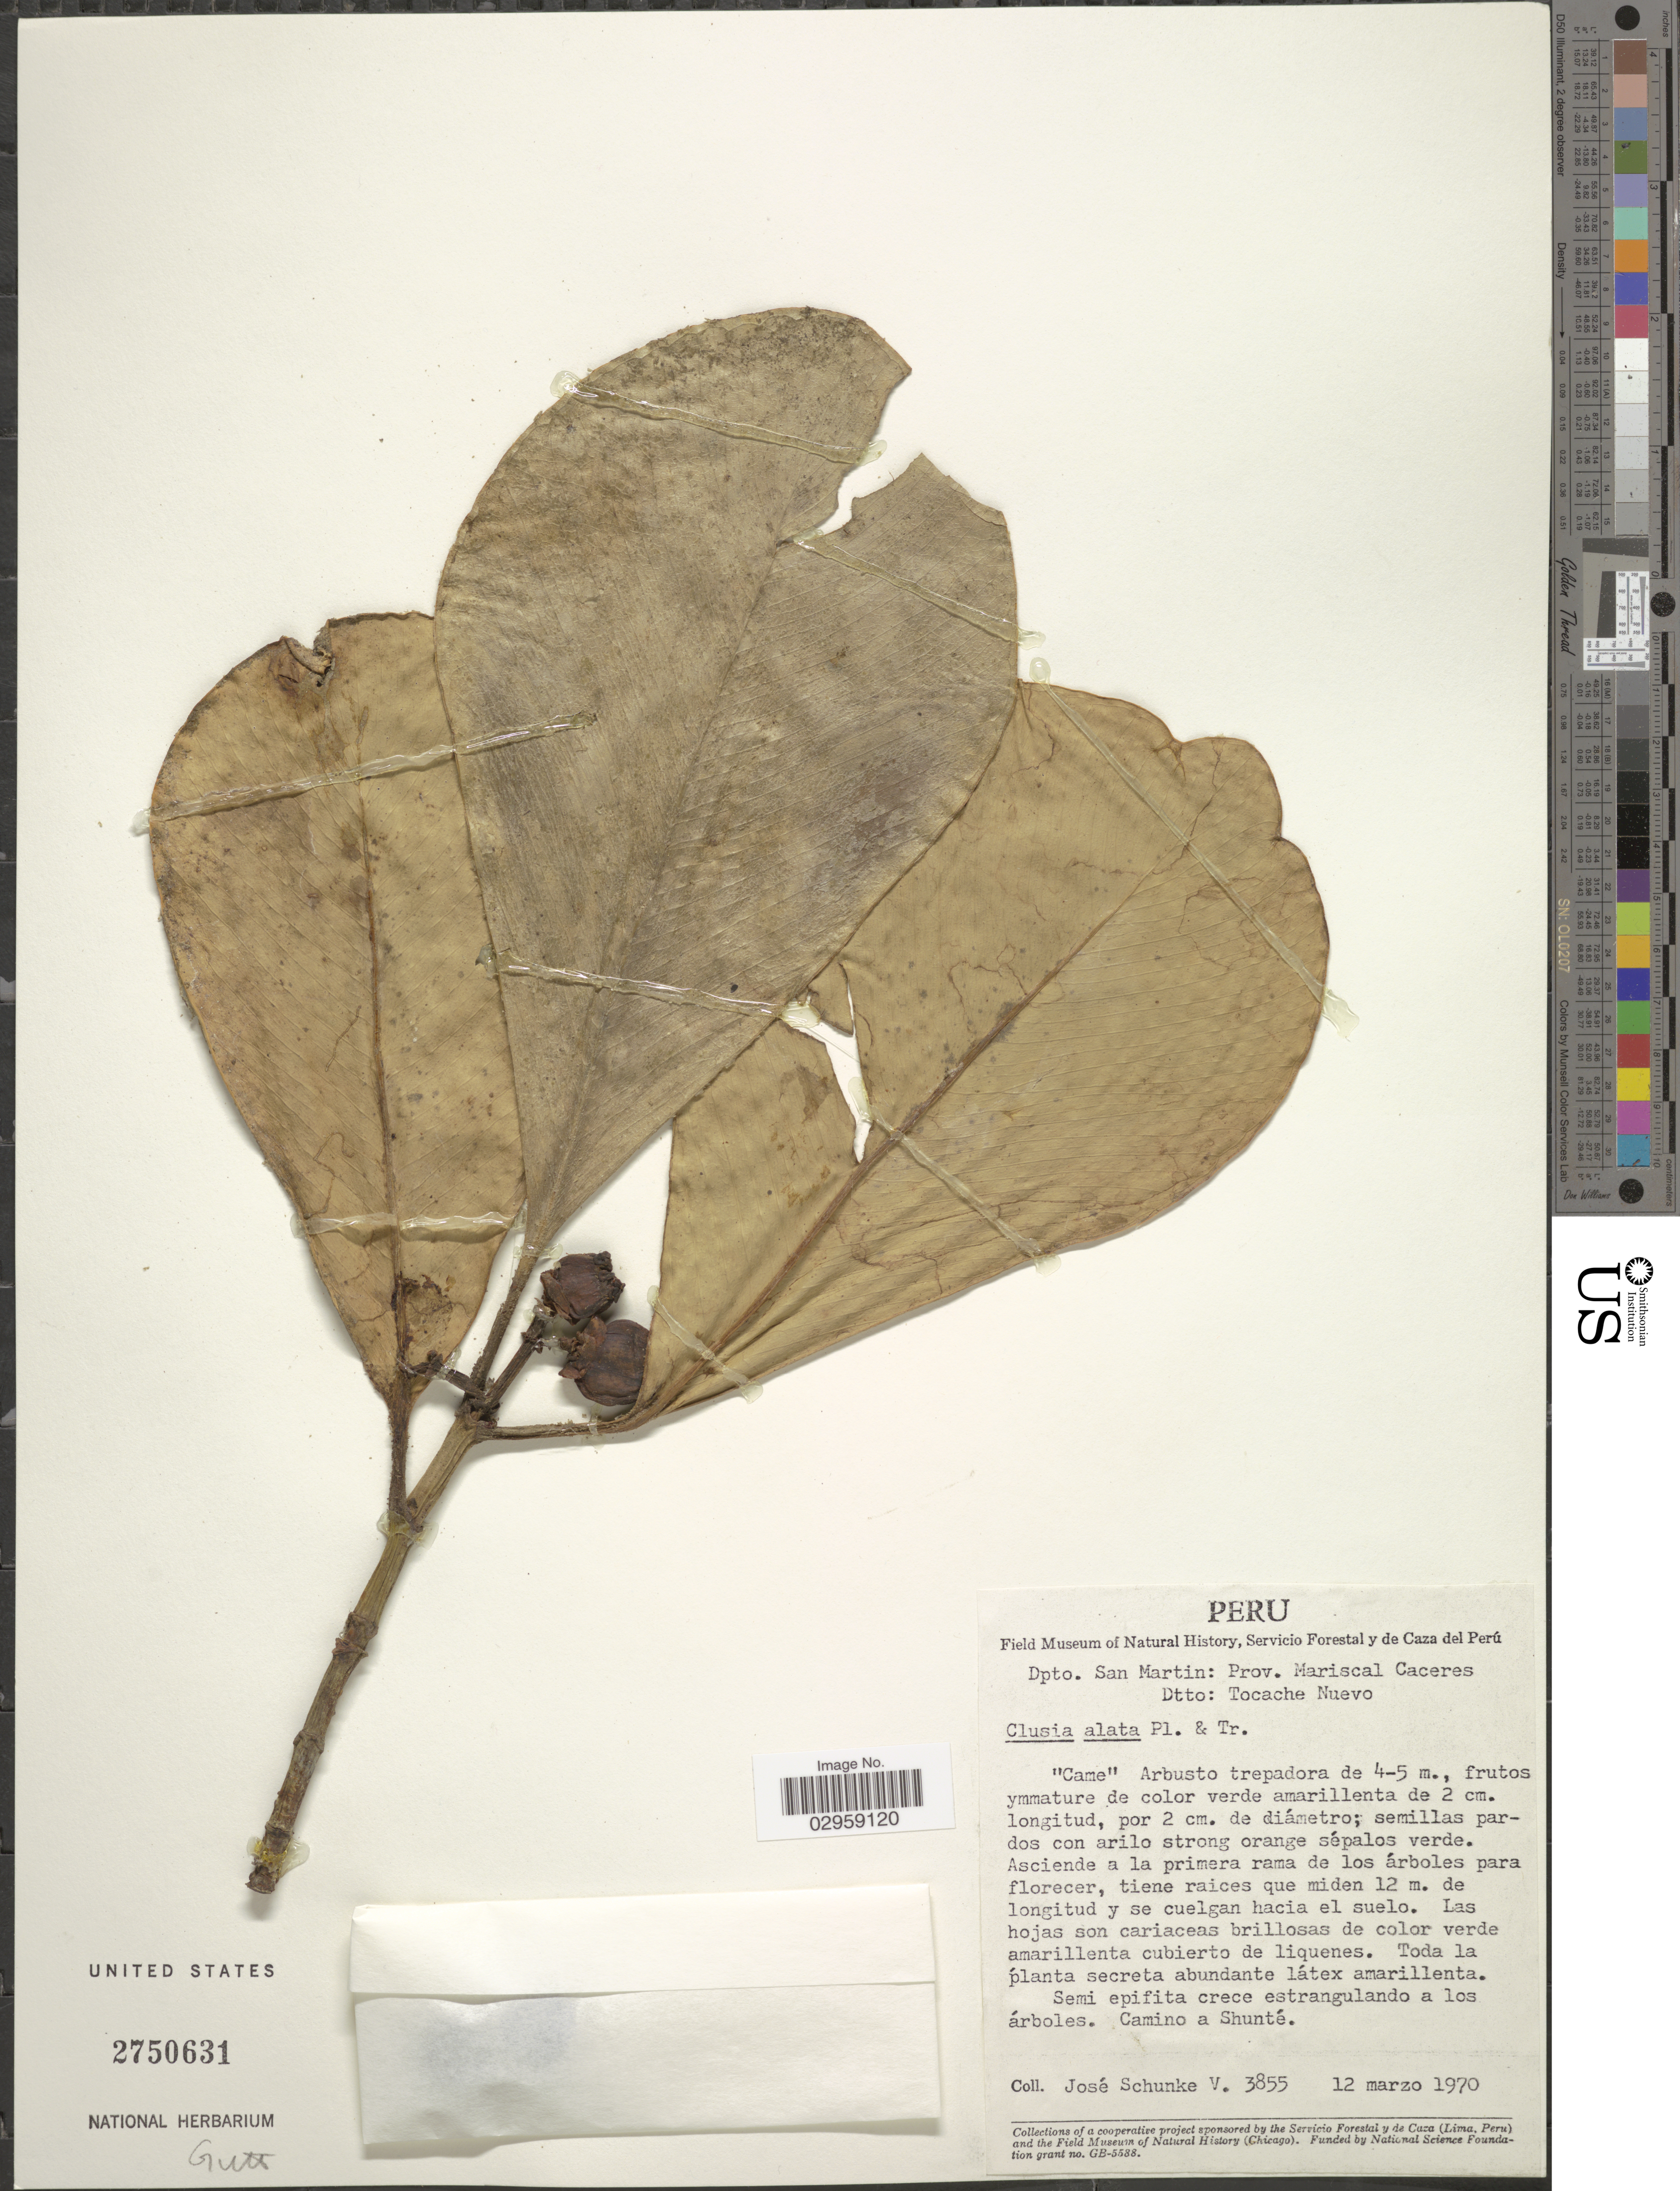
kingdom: Plantae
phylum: Tracheophyta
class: Magnoliopsida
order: Malpighiales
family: Clusiaceae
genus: Clusia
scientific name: Clusia alata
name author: Triana & Planch.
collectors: J. Schunke Vigo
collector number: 3855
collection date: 1970-03-12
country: Peru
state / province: San Martín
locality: Dpto. San Martín: Prov. Mariscal Caceres Dtto. Tocache Nuevo. Camino a Shunté.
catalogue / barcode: US 2750631